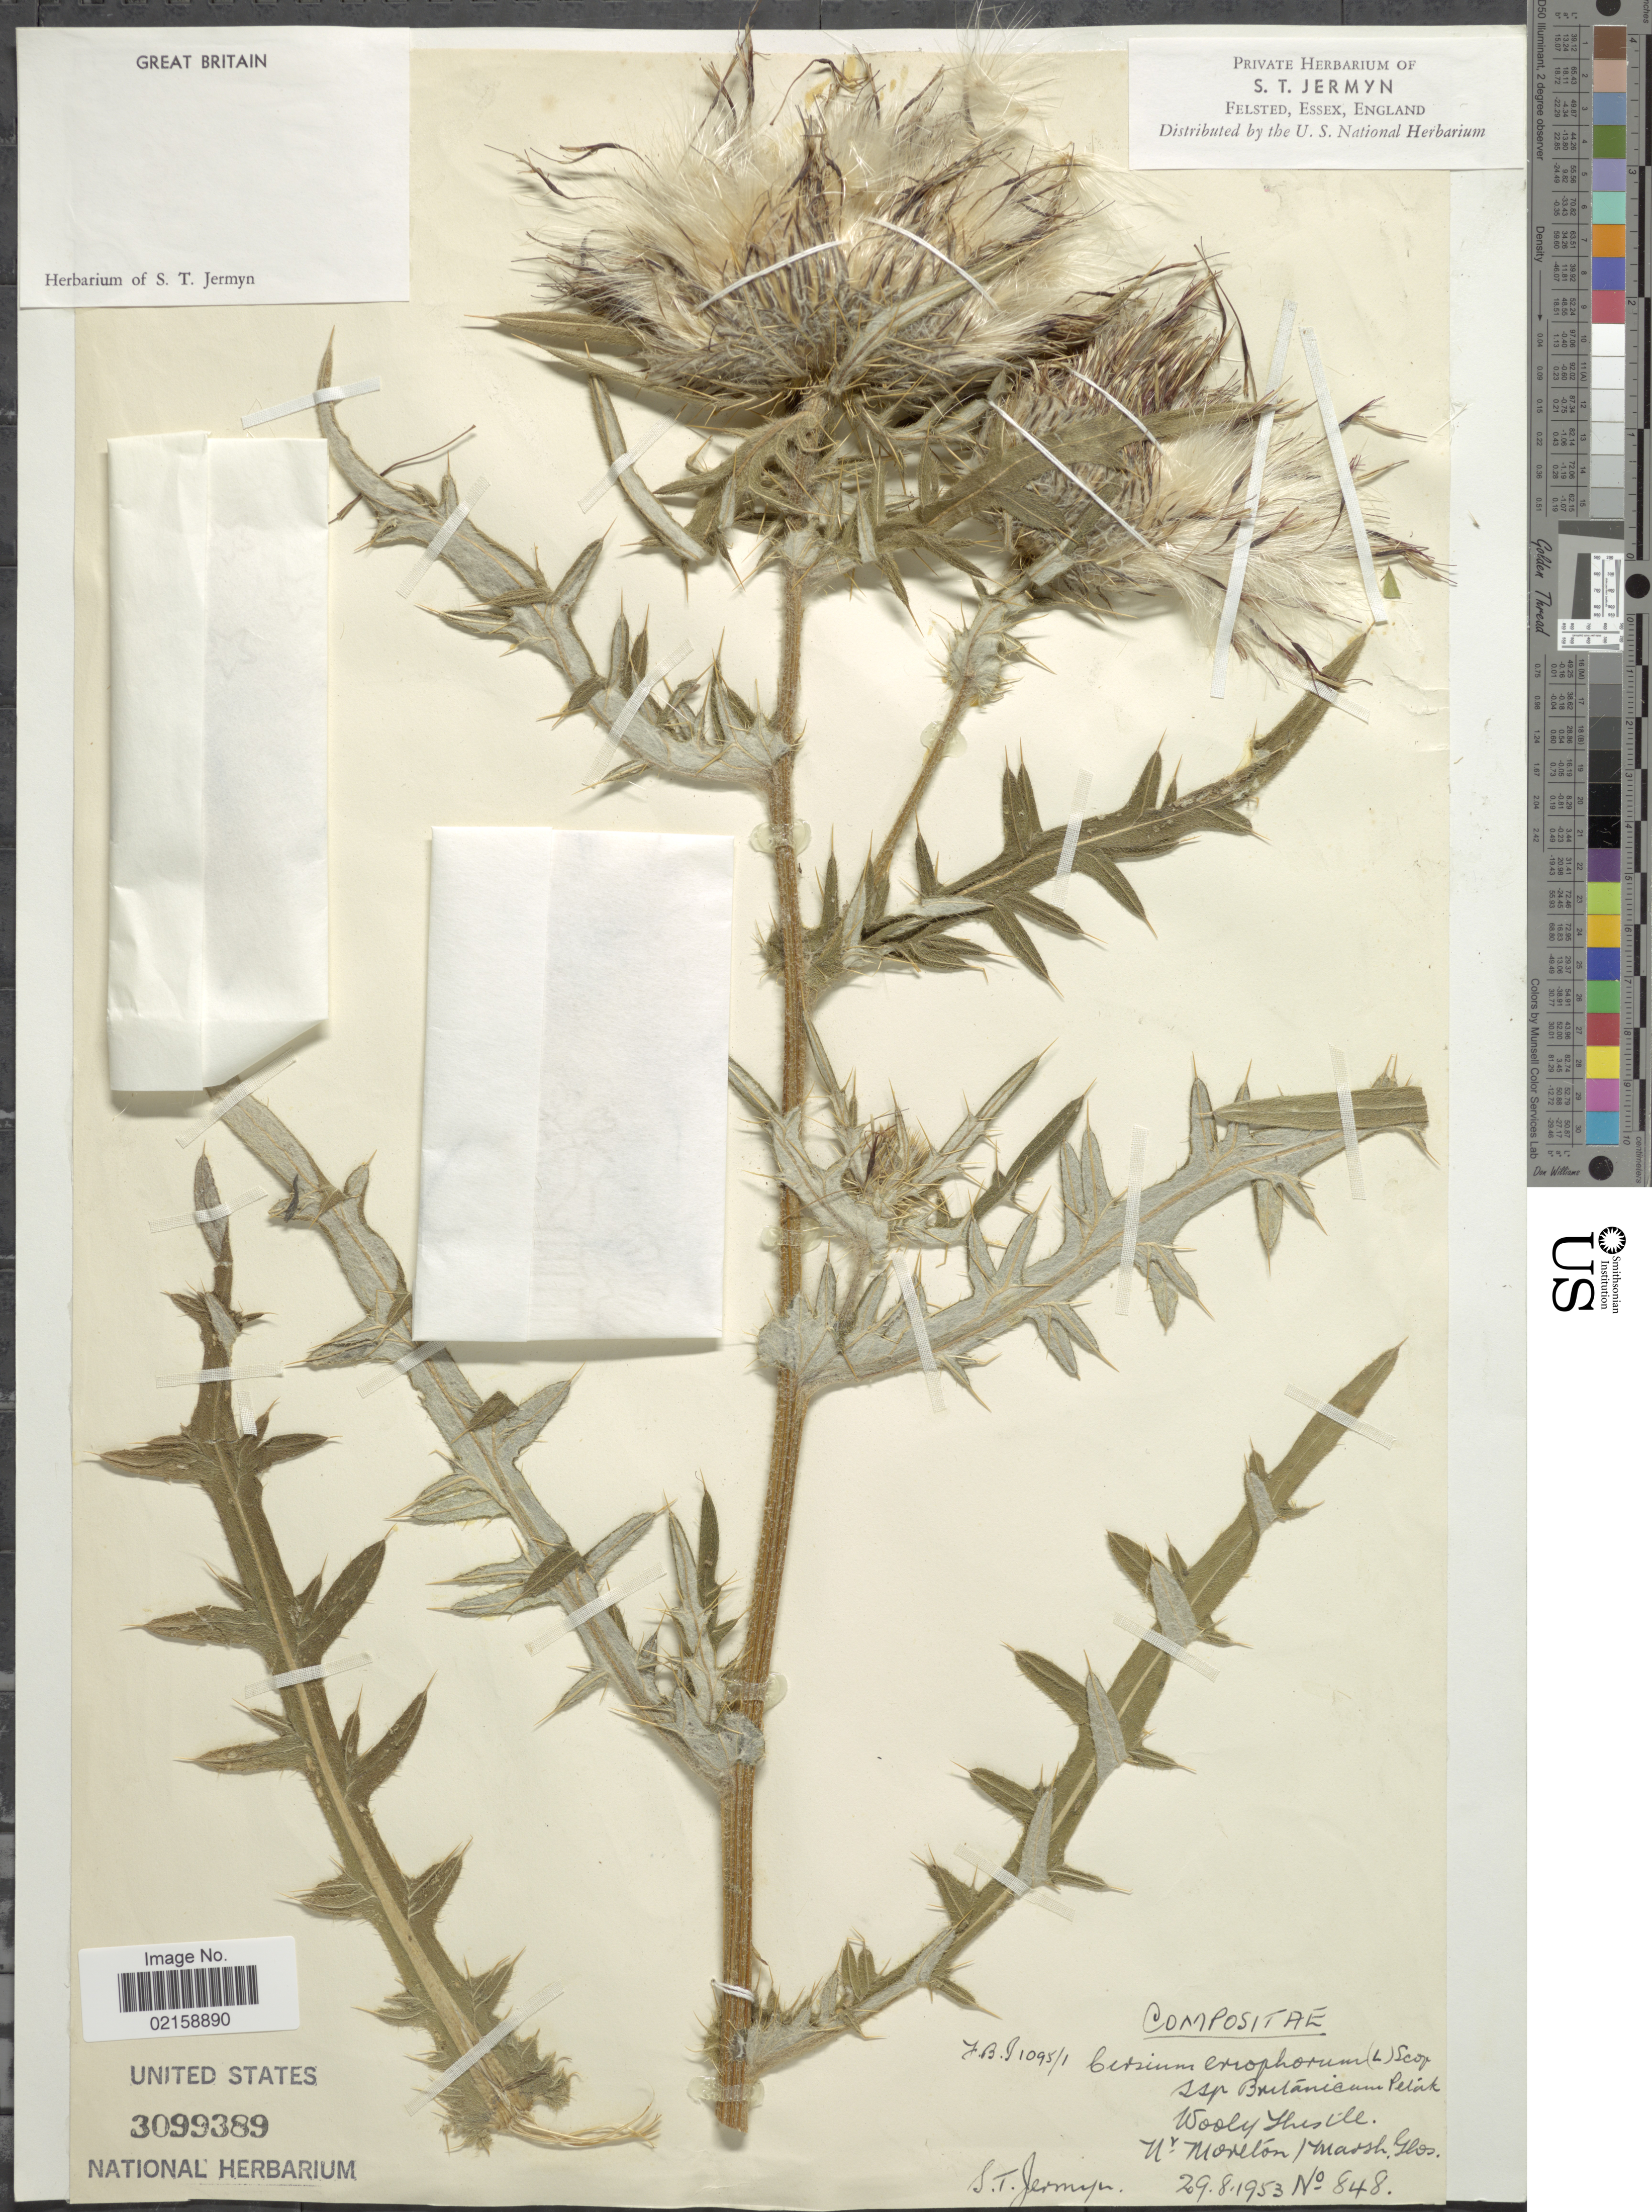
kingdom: Plantae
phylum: Tracheophyta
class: Magnoliopsida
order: Asterales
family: Asteraceae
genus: Cirsium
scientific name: Cirsium eriophorum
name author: (L.) Scop.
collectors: S. Jermyn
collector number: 848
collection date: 1953-08-29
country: United Kingdom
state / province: England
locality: Moreton/Marsh Glos.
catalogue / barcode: US 3099389